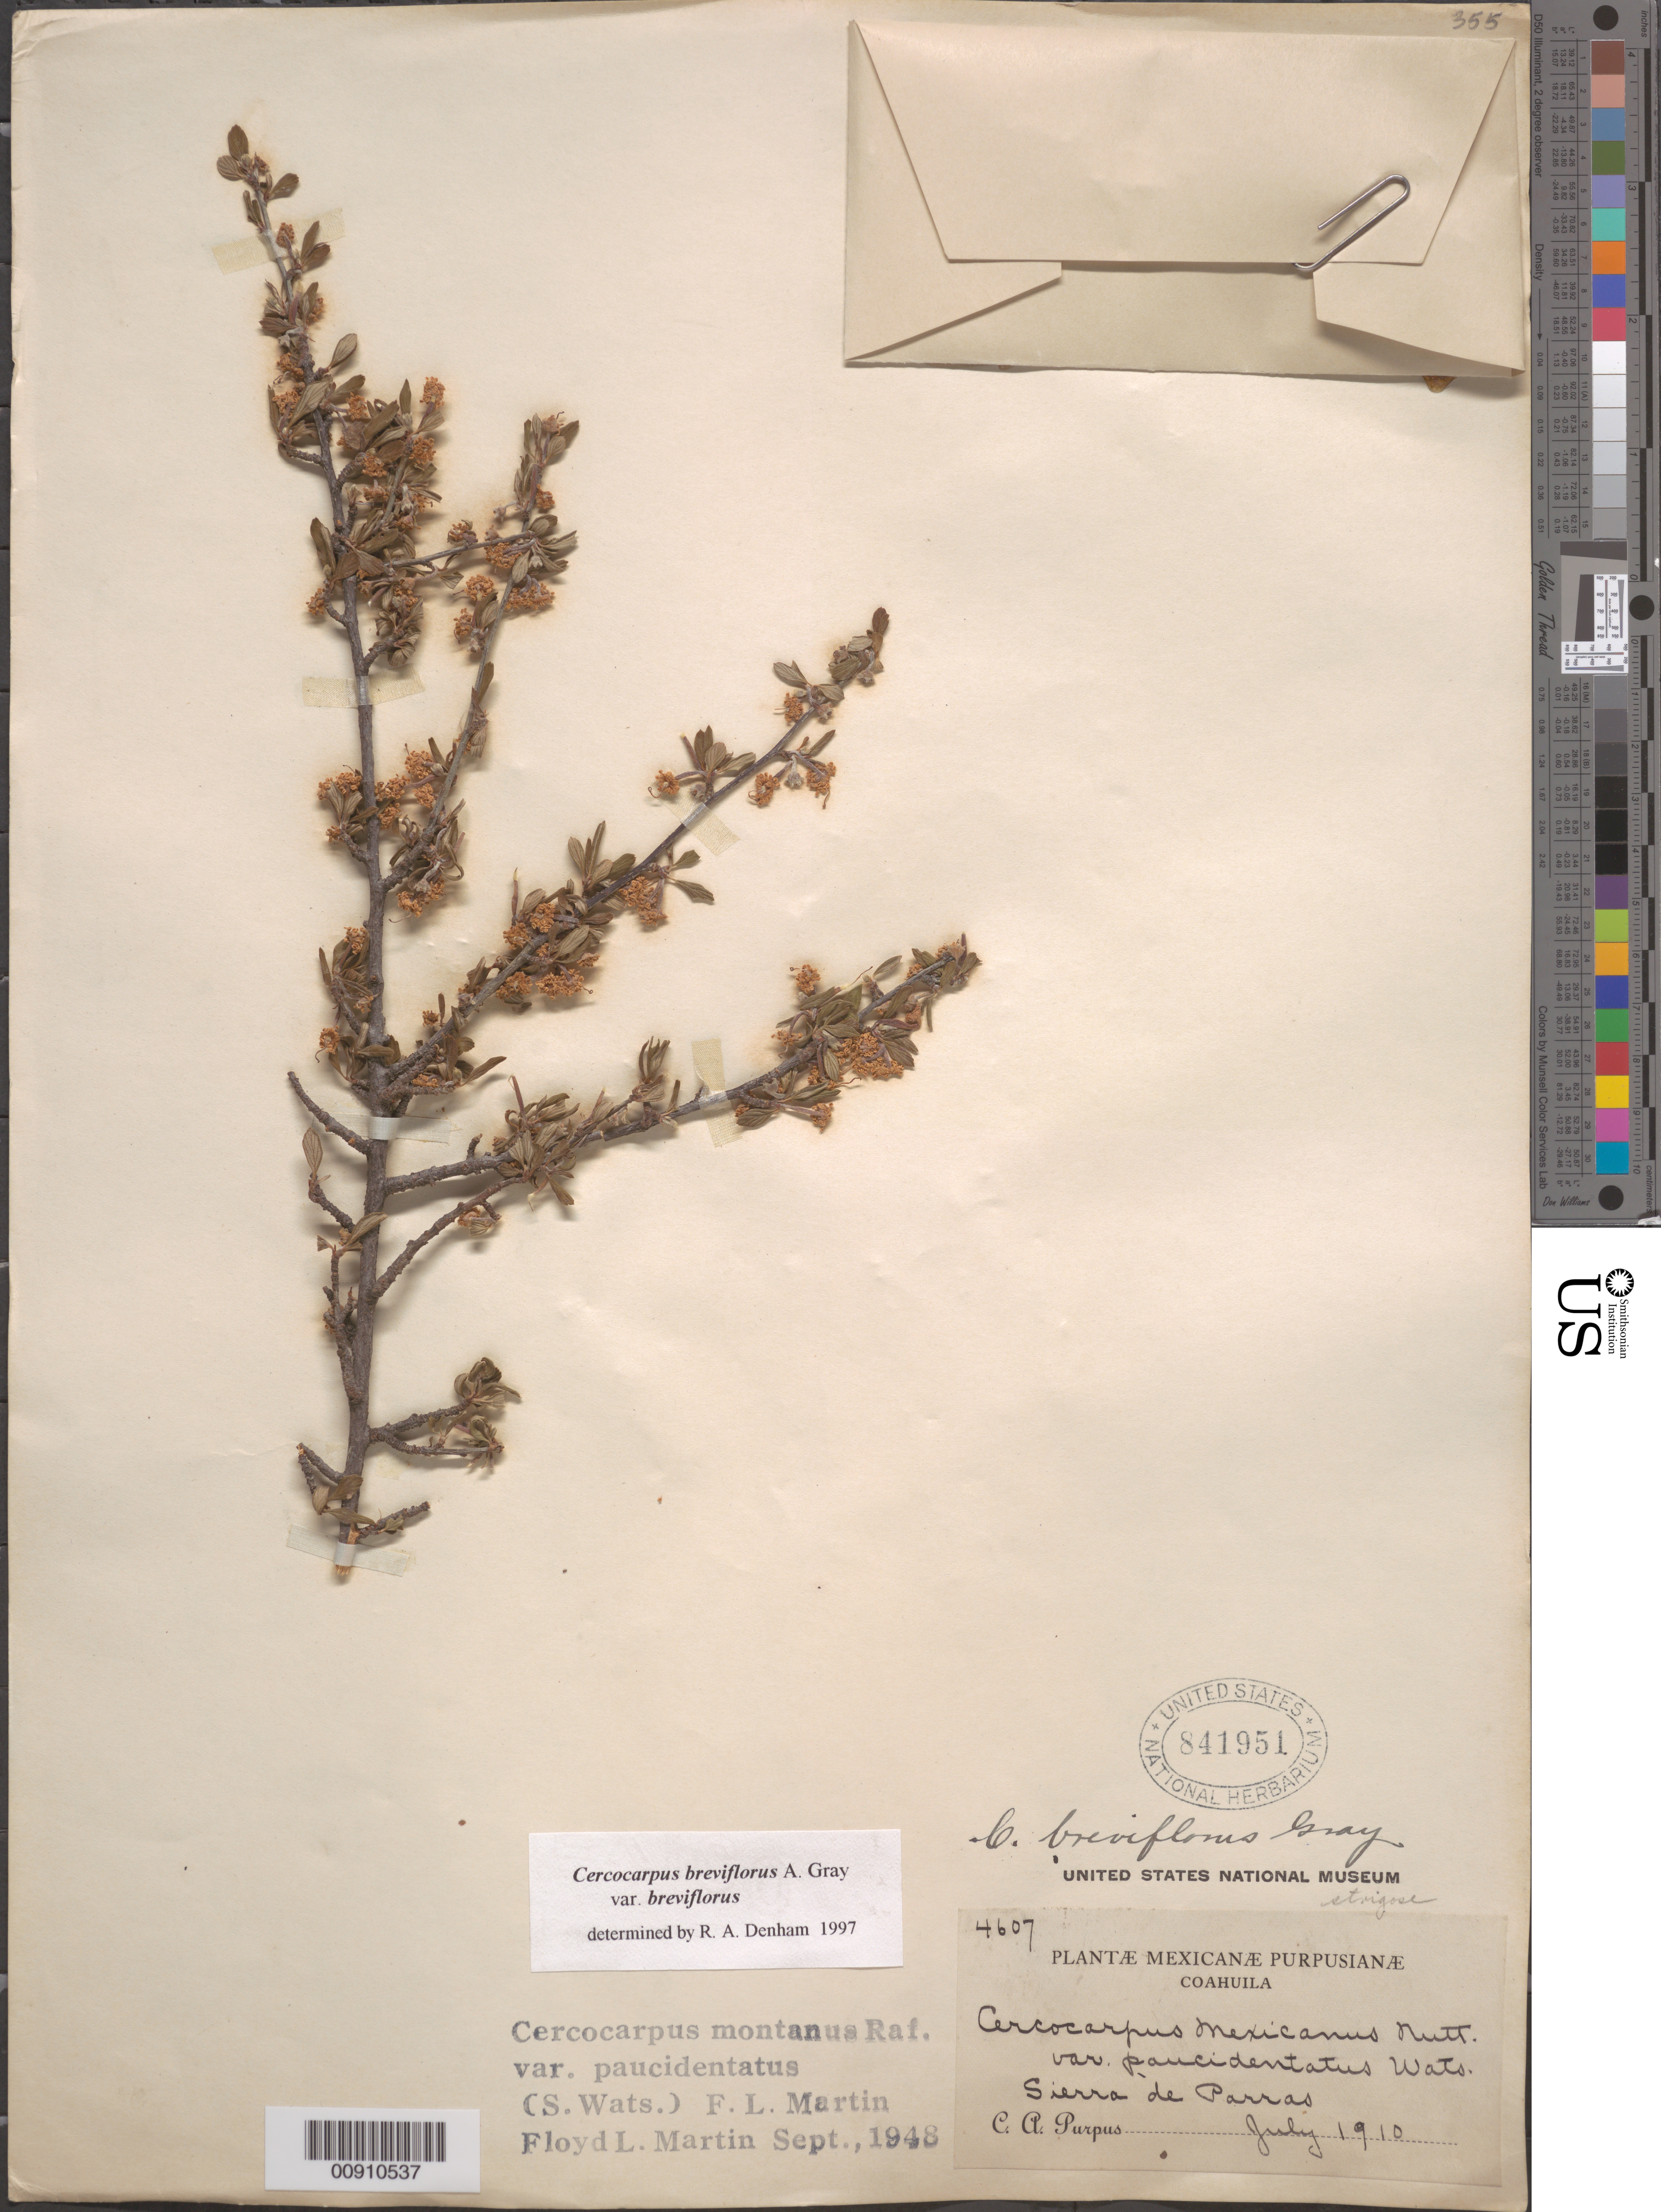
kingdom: Plantae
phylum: Tracheophyta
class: Magnoliopsida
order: Rosales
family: Rosaceae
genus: Cercocarpus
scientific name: Cercocarpus breviflorus var. breviflorus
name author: A. Gray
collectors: C. A. Purpus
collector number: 4607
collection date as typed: Jul 1910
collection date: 1910-07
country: Mexico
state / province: Coahuila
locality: Sierra de Parras.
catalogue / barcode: US 841951